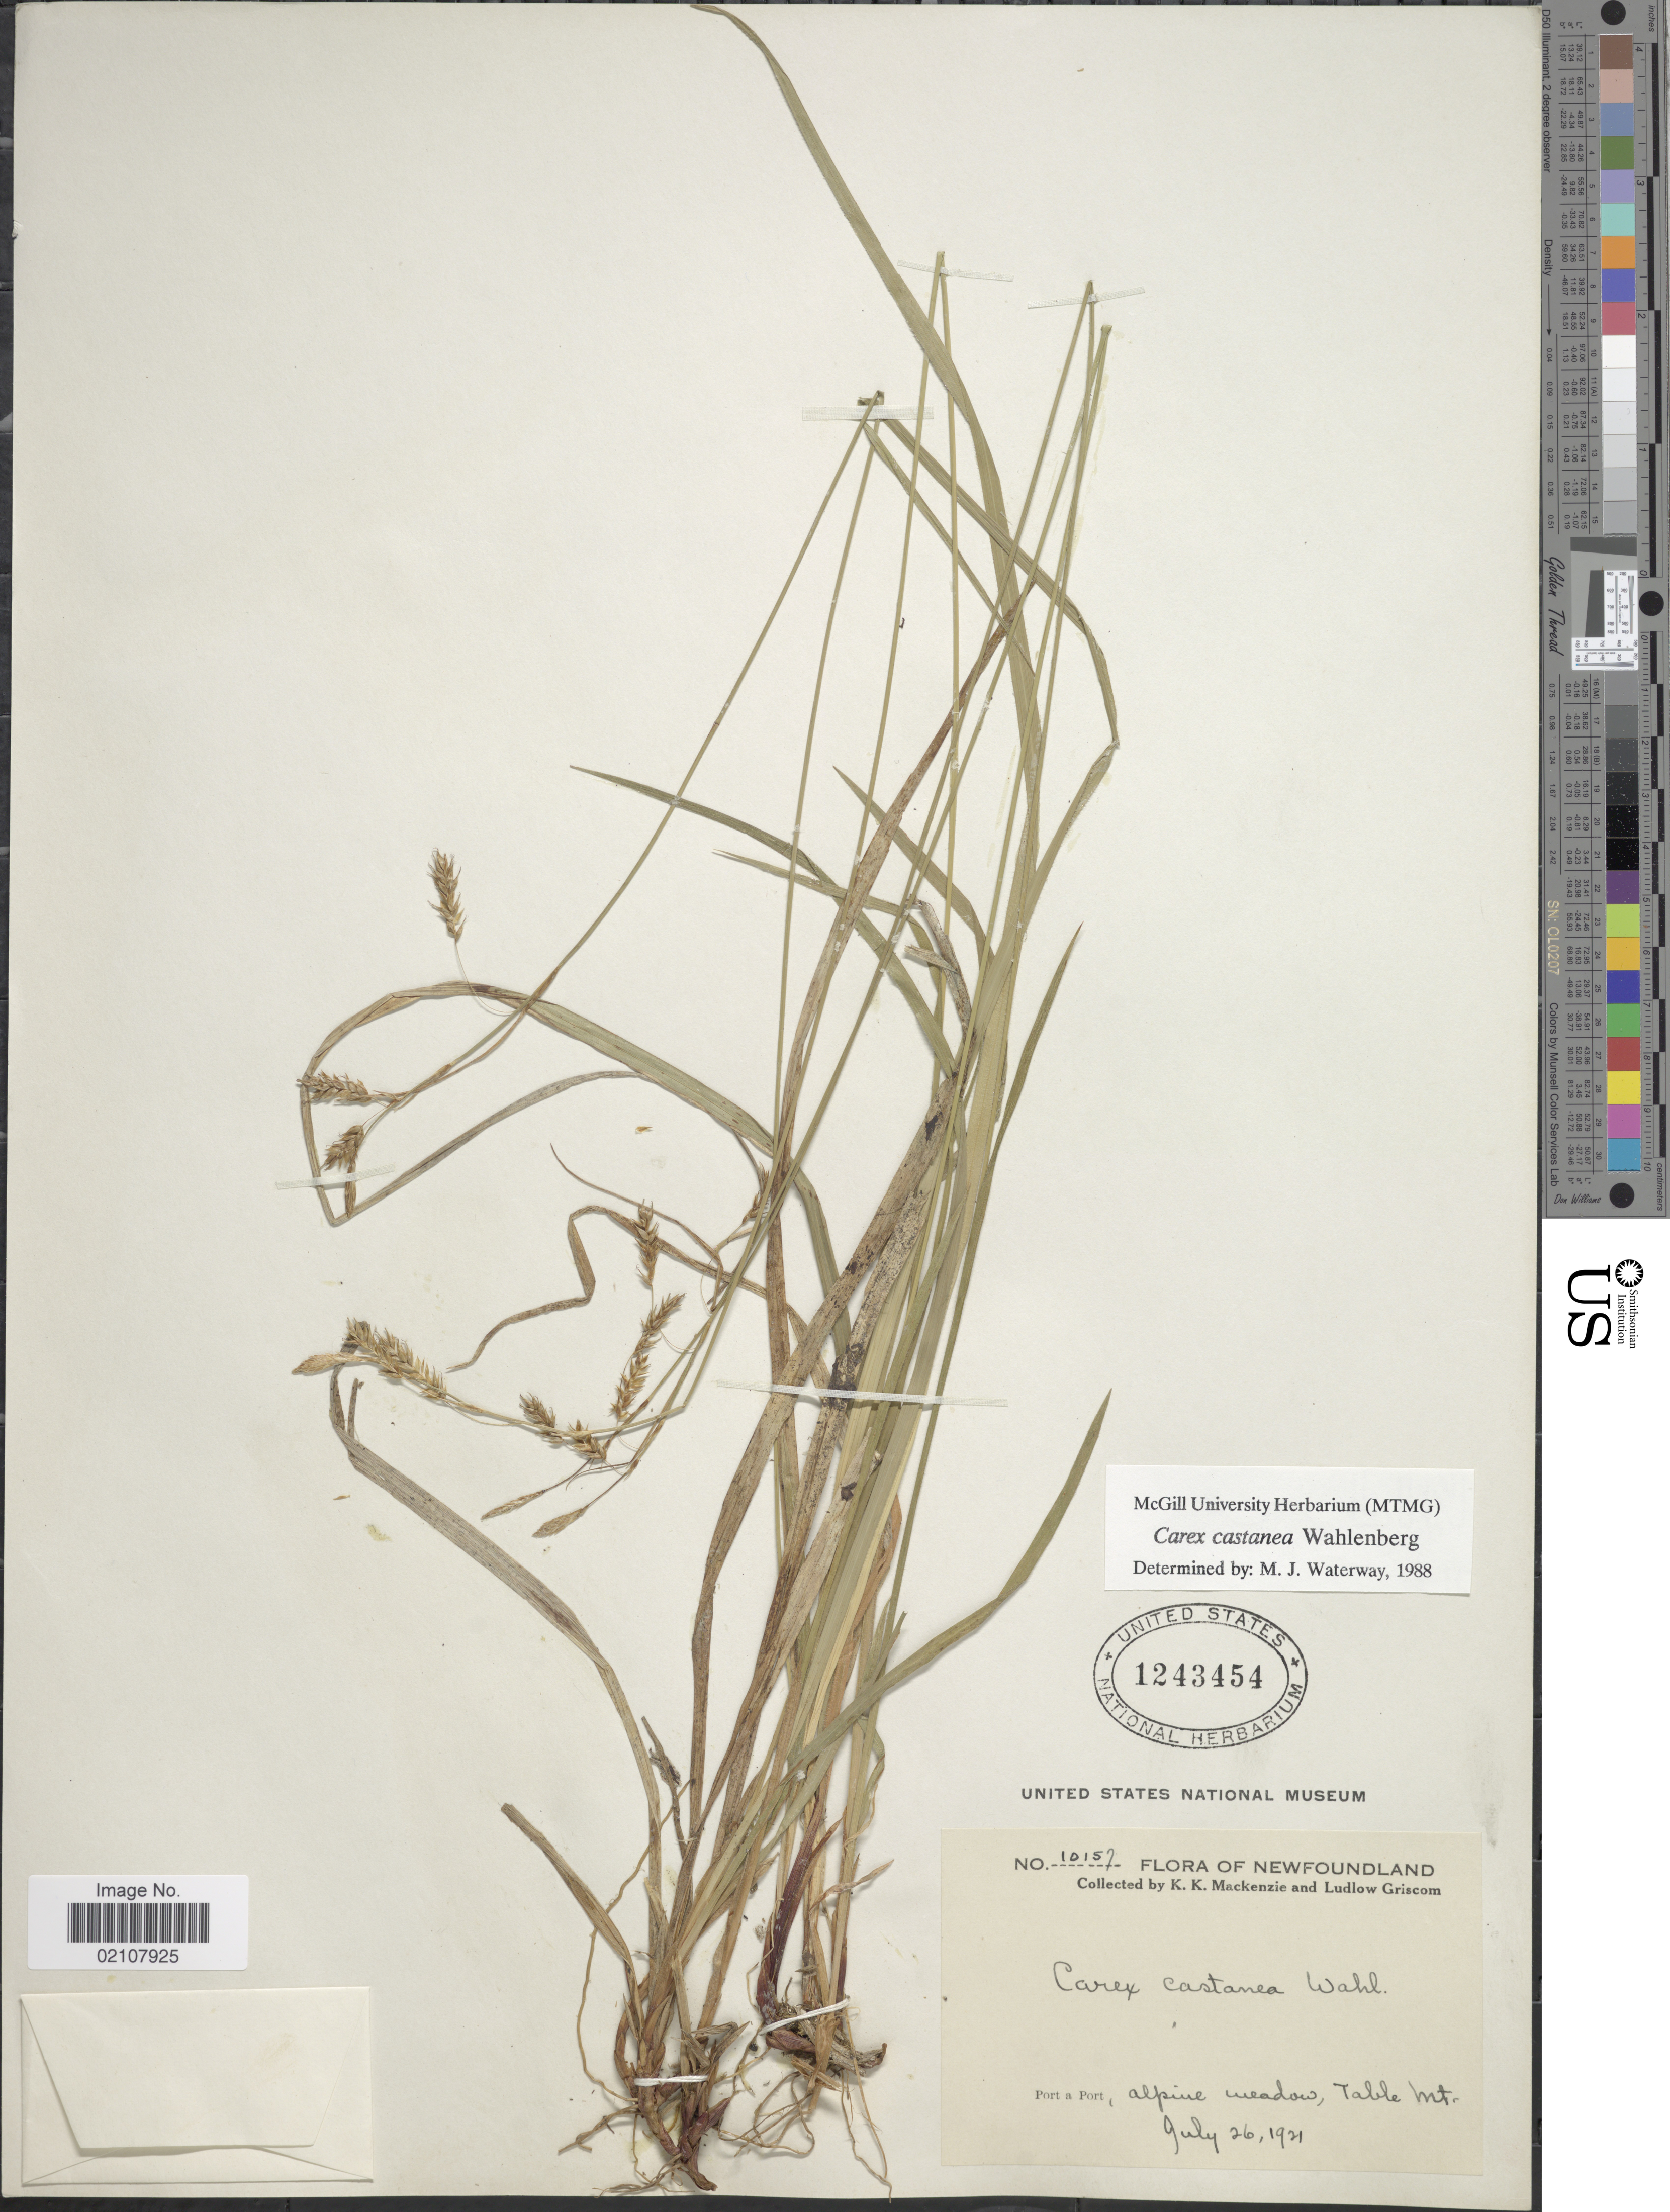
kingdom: Plantae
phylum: Tracheophyta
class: Liliopsida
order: Poales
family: Cyperaceae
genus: Carex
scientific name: Carex castanea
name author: Wahlenb.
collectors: K. K. Mackenzie & L. Griscom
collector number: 10157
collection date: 1921-07-26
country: Canada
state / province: Newfoundland and Labrador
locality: Port a Port, alpine meadow, Table Mt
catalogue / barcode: US 1243454